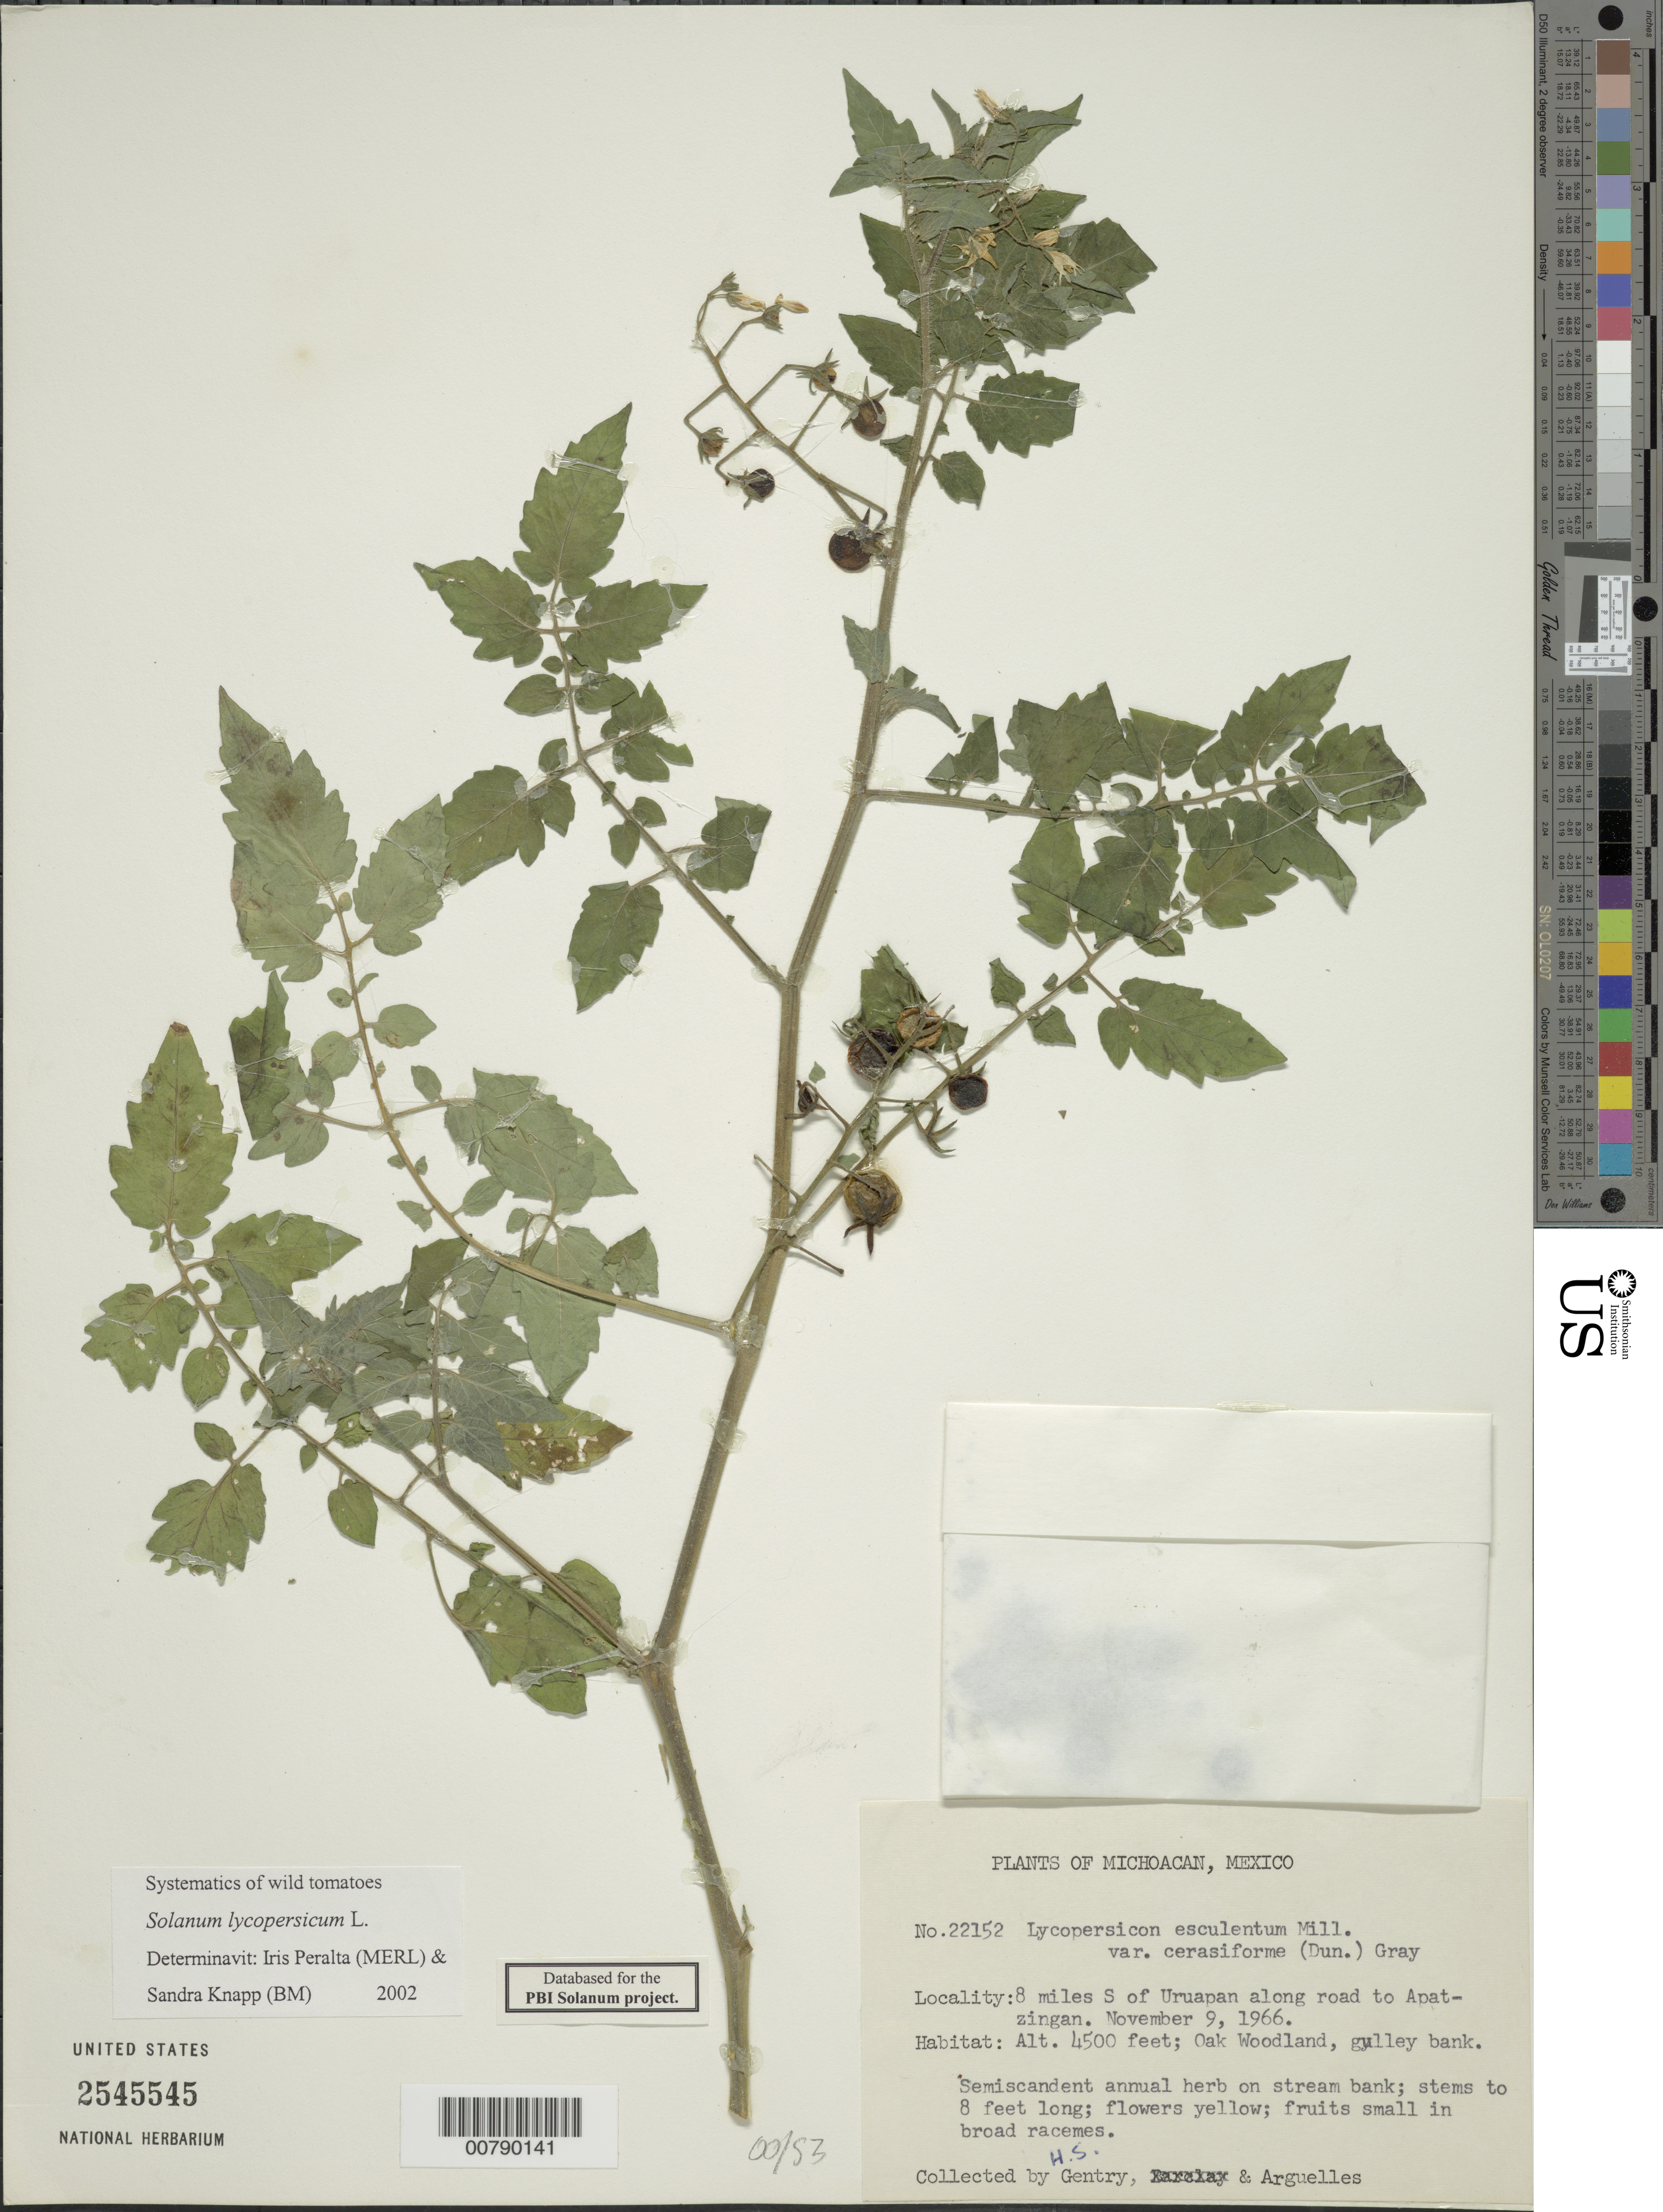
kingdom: Plantae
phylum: Tracheophyta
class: Magnoliopsida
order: Solanales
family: Solanaceae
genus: Solanum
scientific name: Solanum lycopersicum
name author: L.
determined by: Peralta, Iris E.; Knapp, S. D.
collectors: H. S. Gentry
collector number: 22152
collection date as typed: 9 Nov 1966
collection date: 1966-11-09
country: Mexico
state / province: Michoacán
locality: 8 miles S of Uruapan along road to Apatzingan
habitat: plh: stream bank; v: oak woodland, gulley bank;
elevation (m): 1200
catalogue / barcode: US 2545545